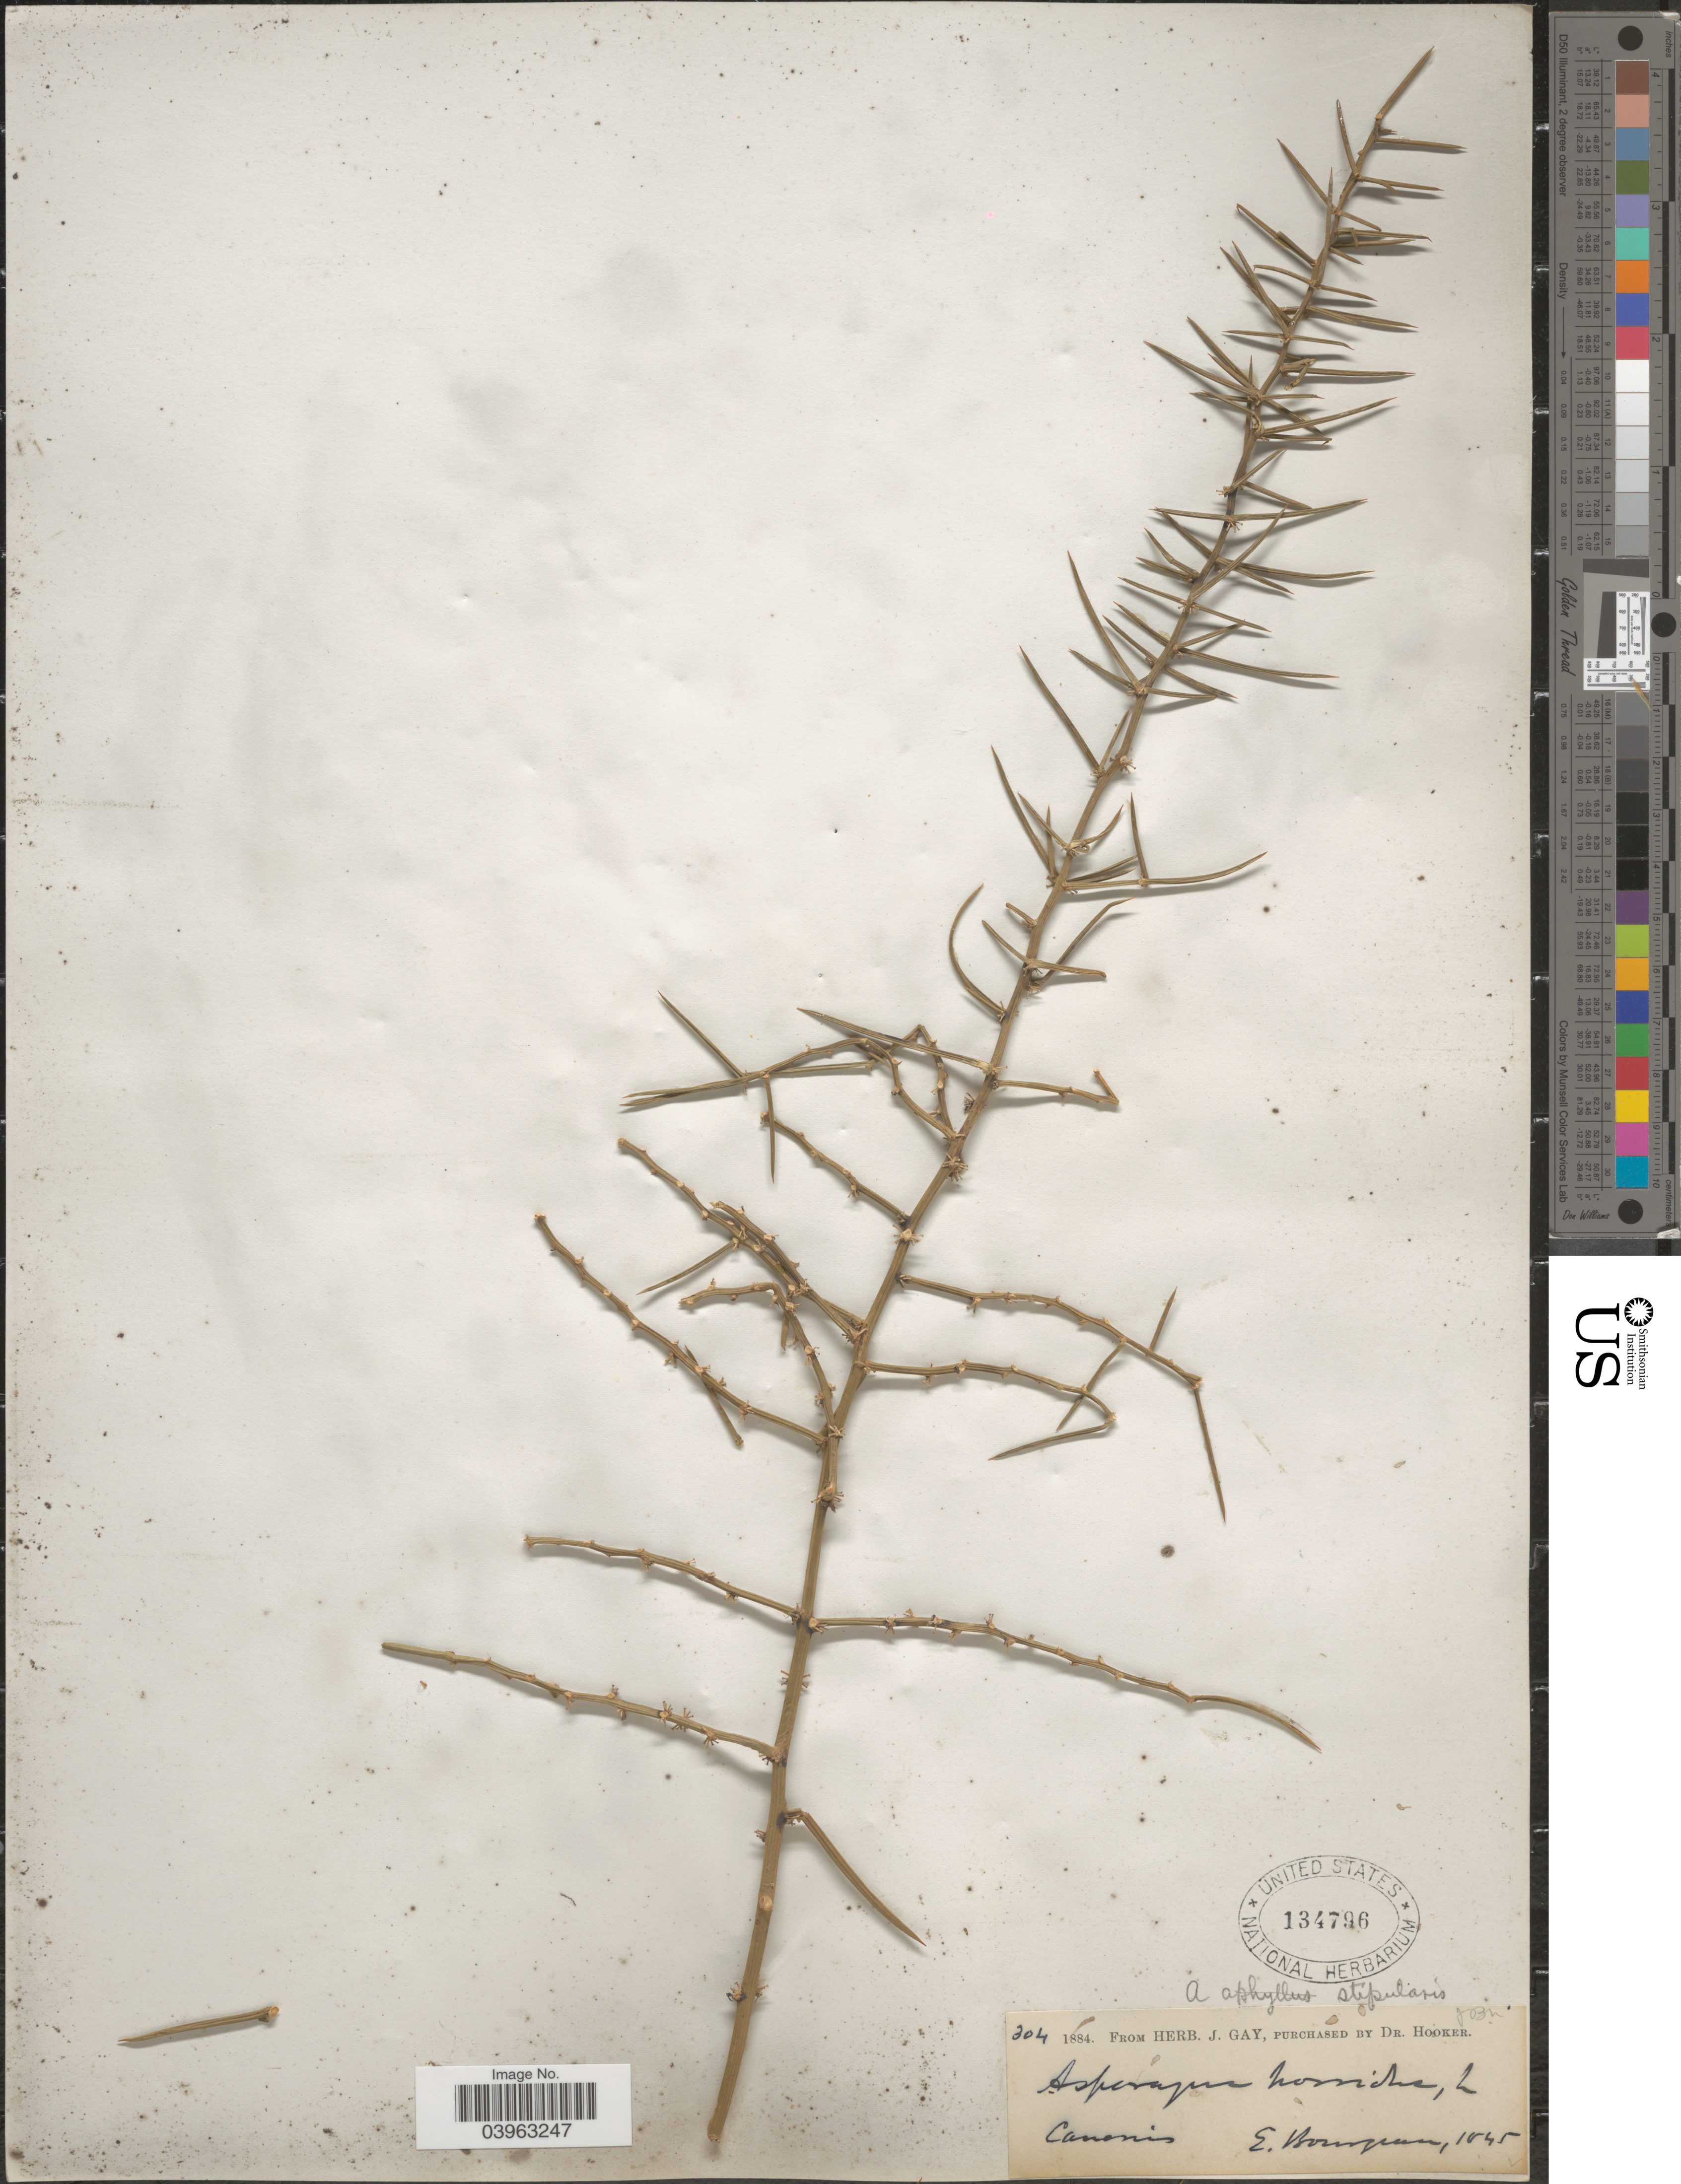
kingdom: Plantae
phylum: Tracheophyta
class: Liliopsida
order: Asparagales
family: Asparagaceae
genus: Asparagus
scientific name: Asparagus stipularis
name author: Forssk.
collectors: E. Bourgeau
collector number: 304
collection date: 1845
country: Spain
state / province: Canarias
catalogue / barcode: US 134796